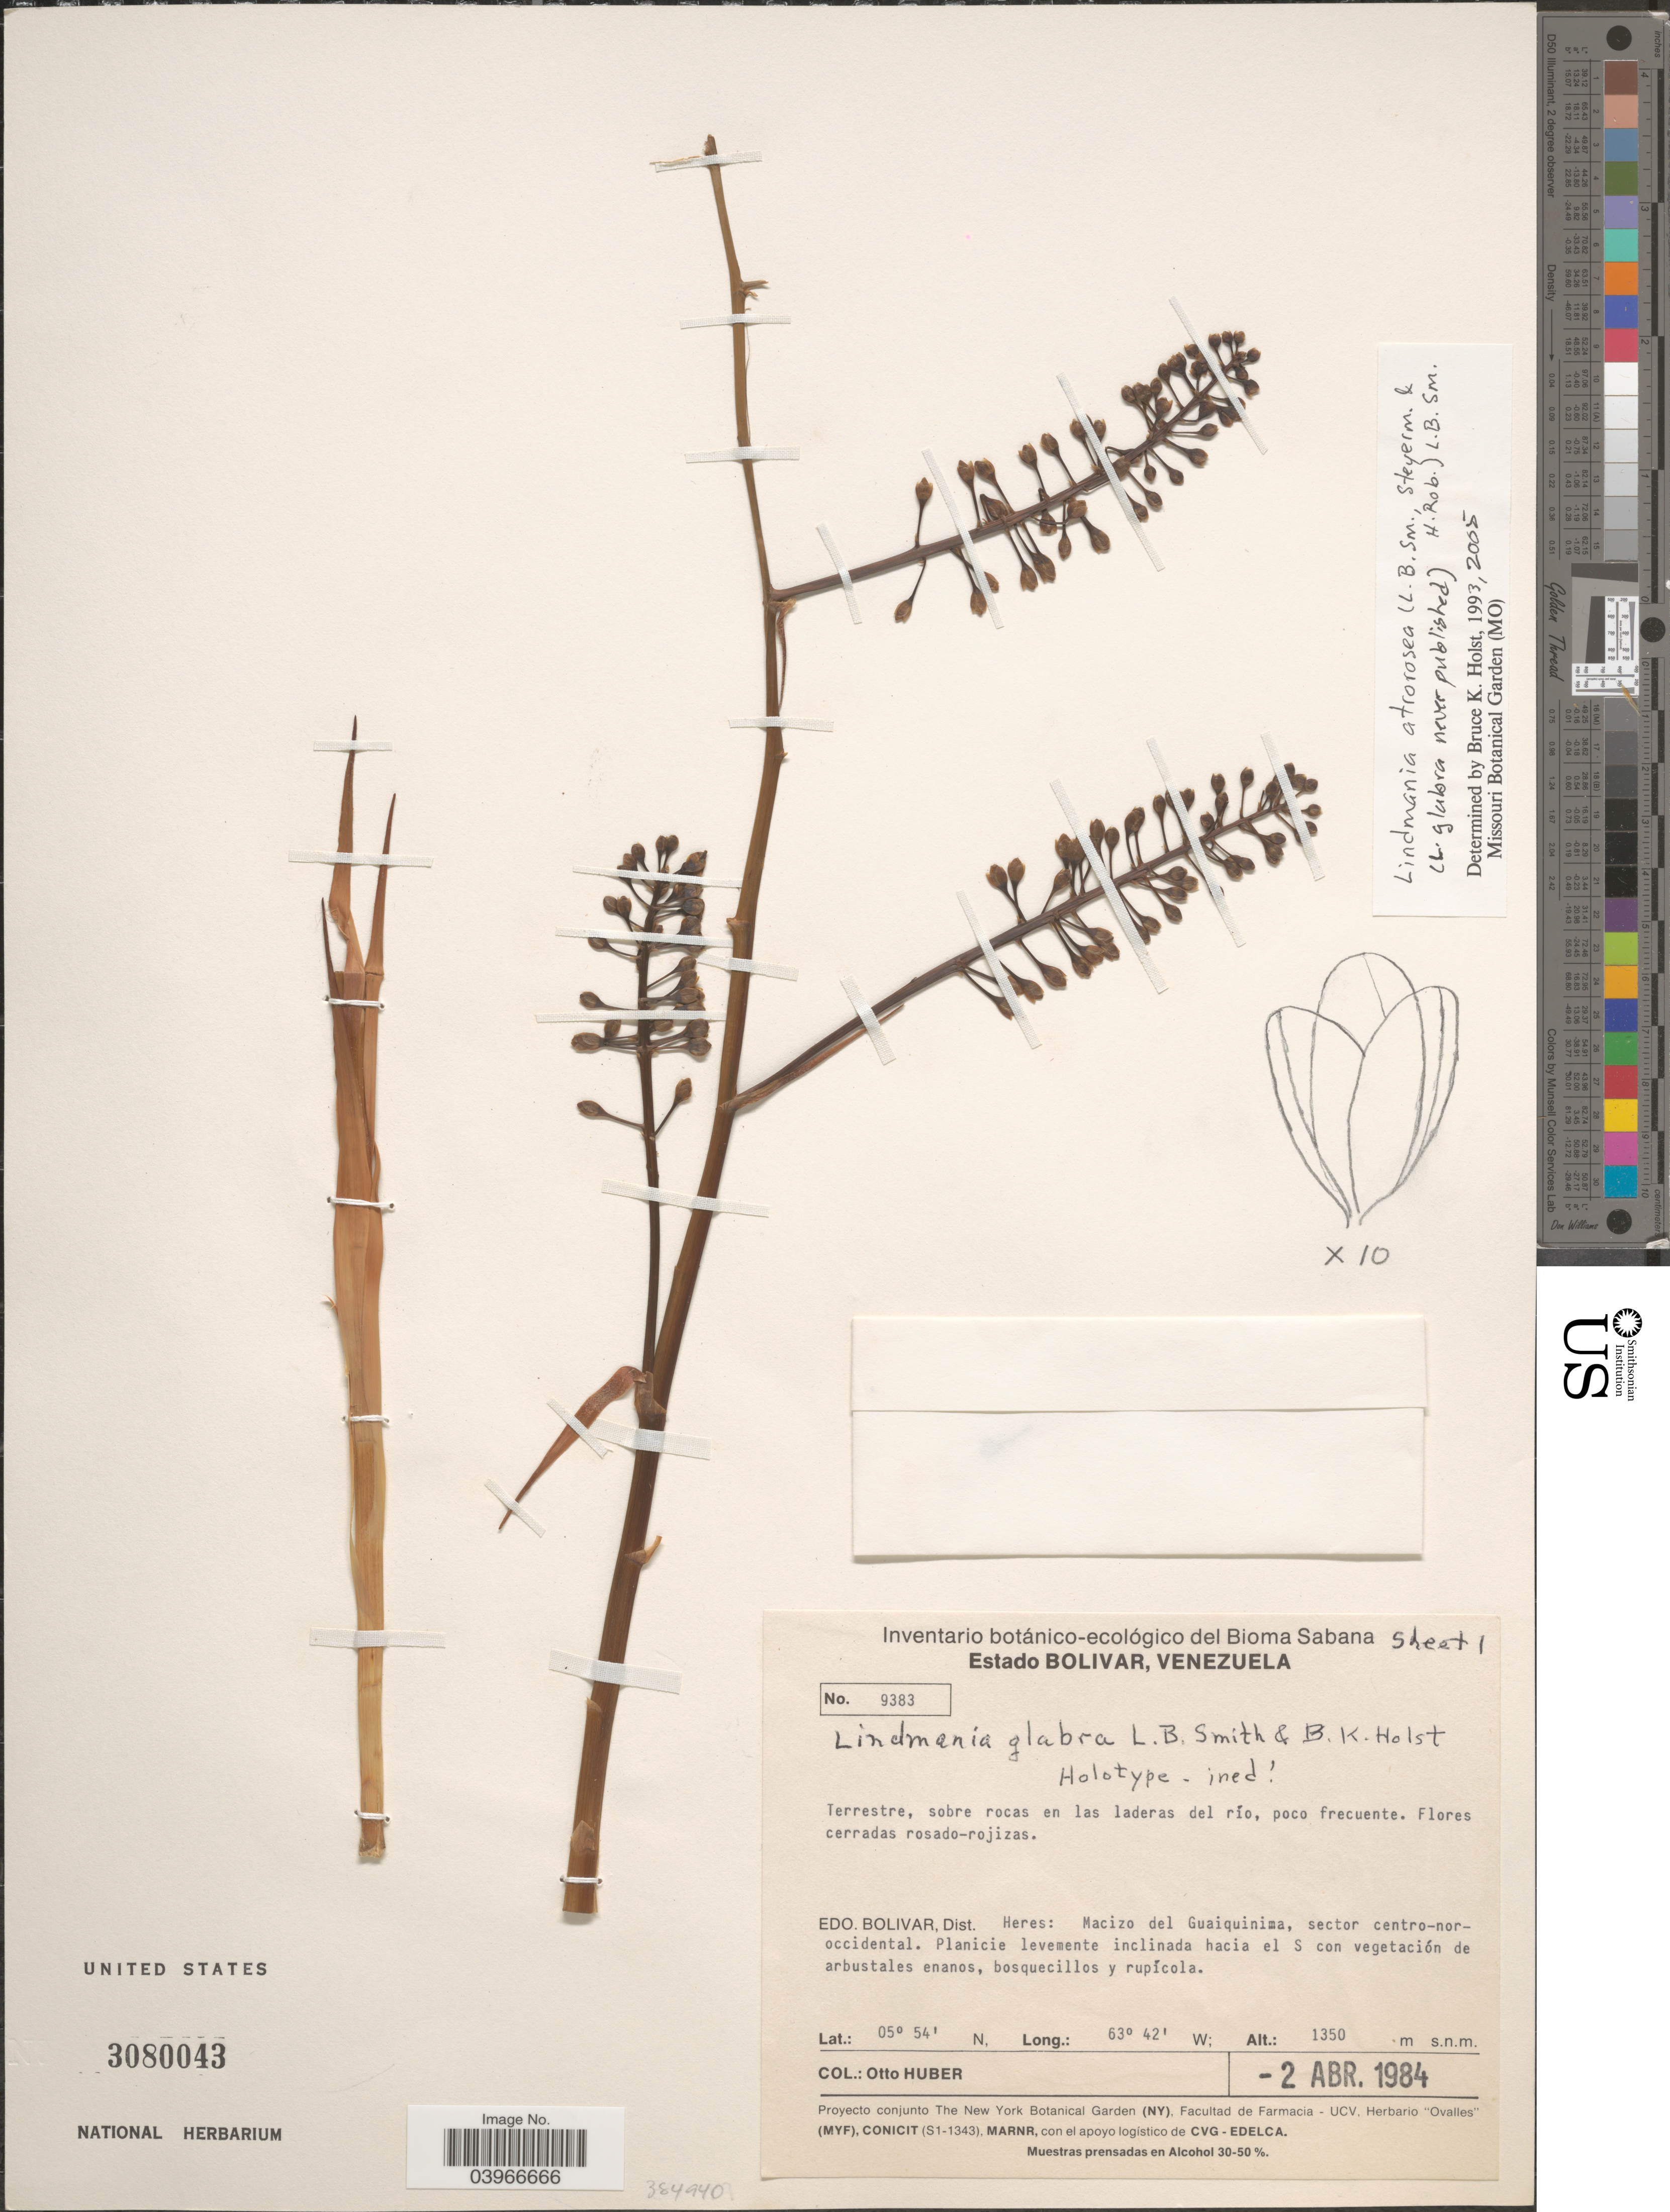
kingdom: Plantae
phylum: Tracheophyta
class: Liliopsida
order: Poales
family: Bromeliaceae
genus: Lindmania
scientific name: Lindmania atrorosea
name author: (L.B. Sm. et al.) L.B. Sm.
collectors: O. Huber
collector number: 9383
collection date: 1984-04-02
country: Venezuela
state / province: Bolivar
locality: Dist. Heres: Macizo del Guaiquinima, sector centro-nor-occidental. Planicie levemente inclinada hacia el S con vegetación de arbustales enanos, bosquecillos y rupicola.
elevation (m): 1350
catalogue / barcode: US 3080043